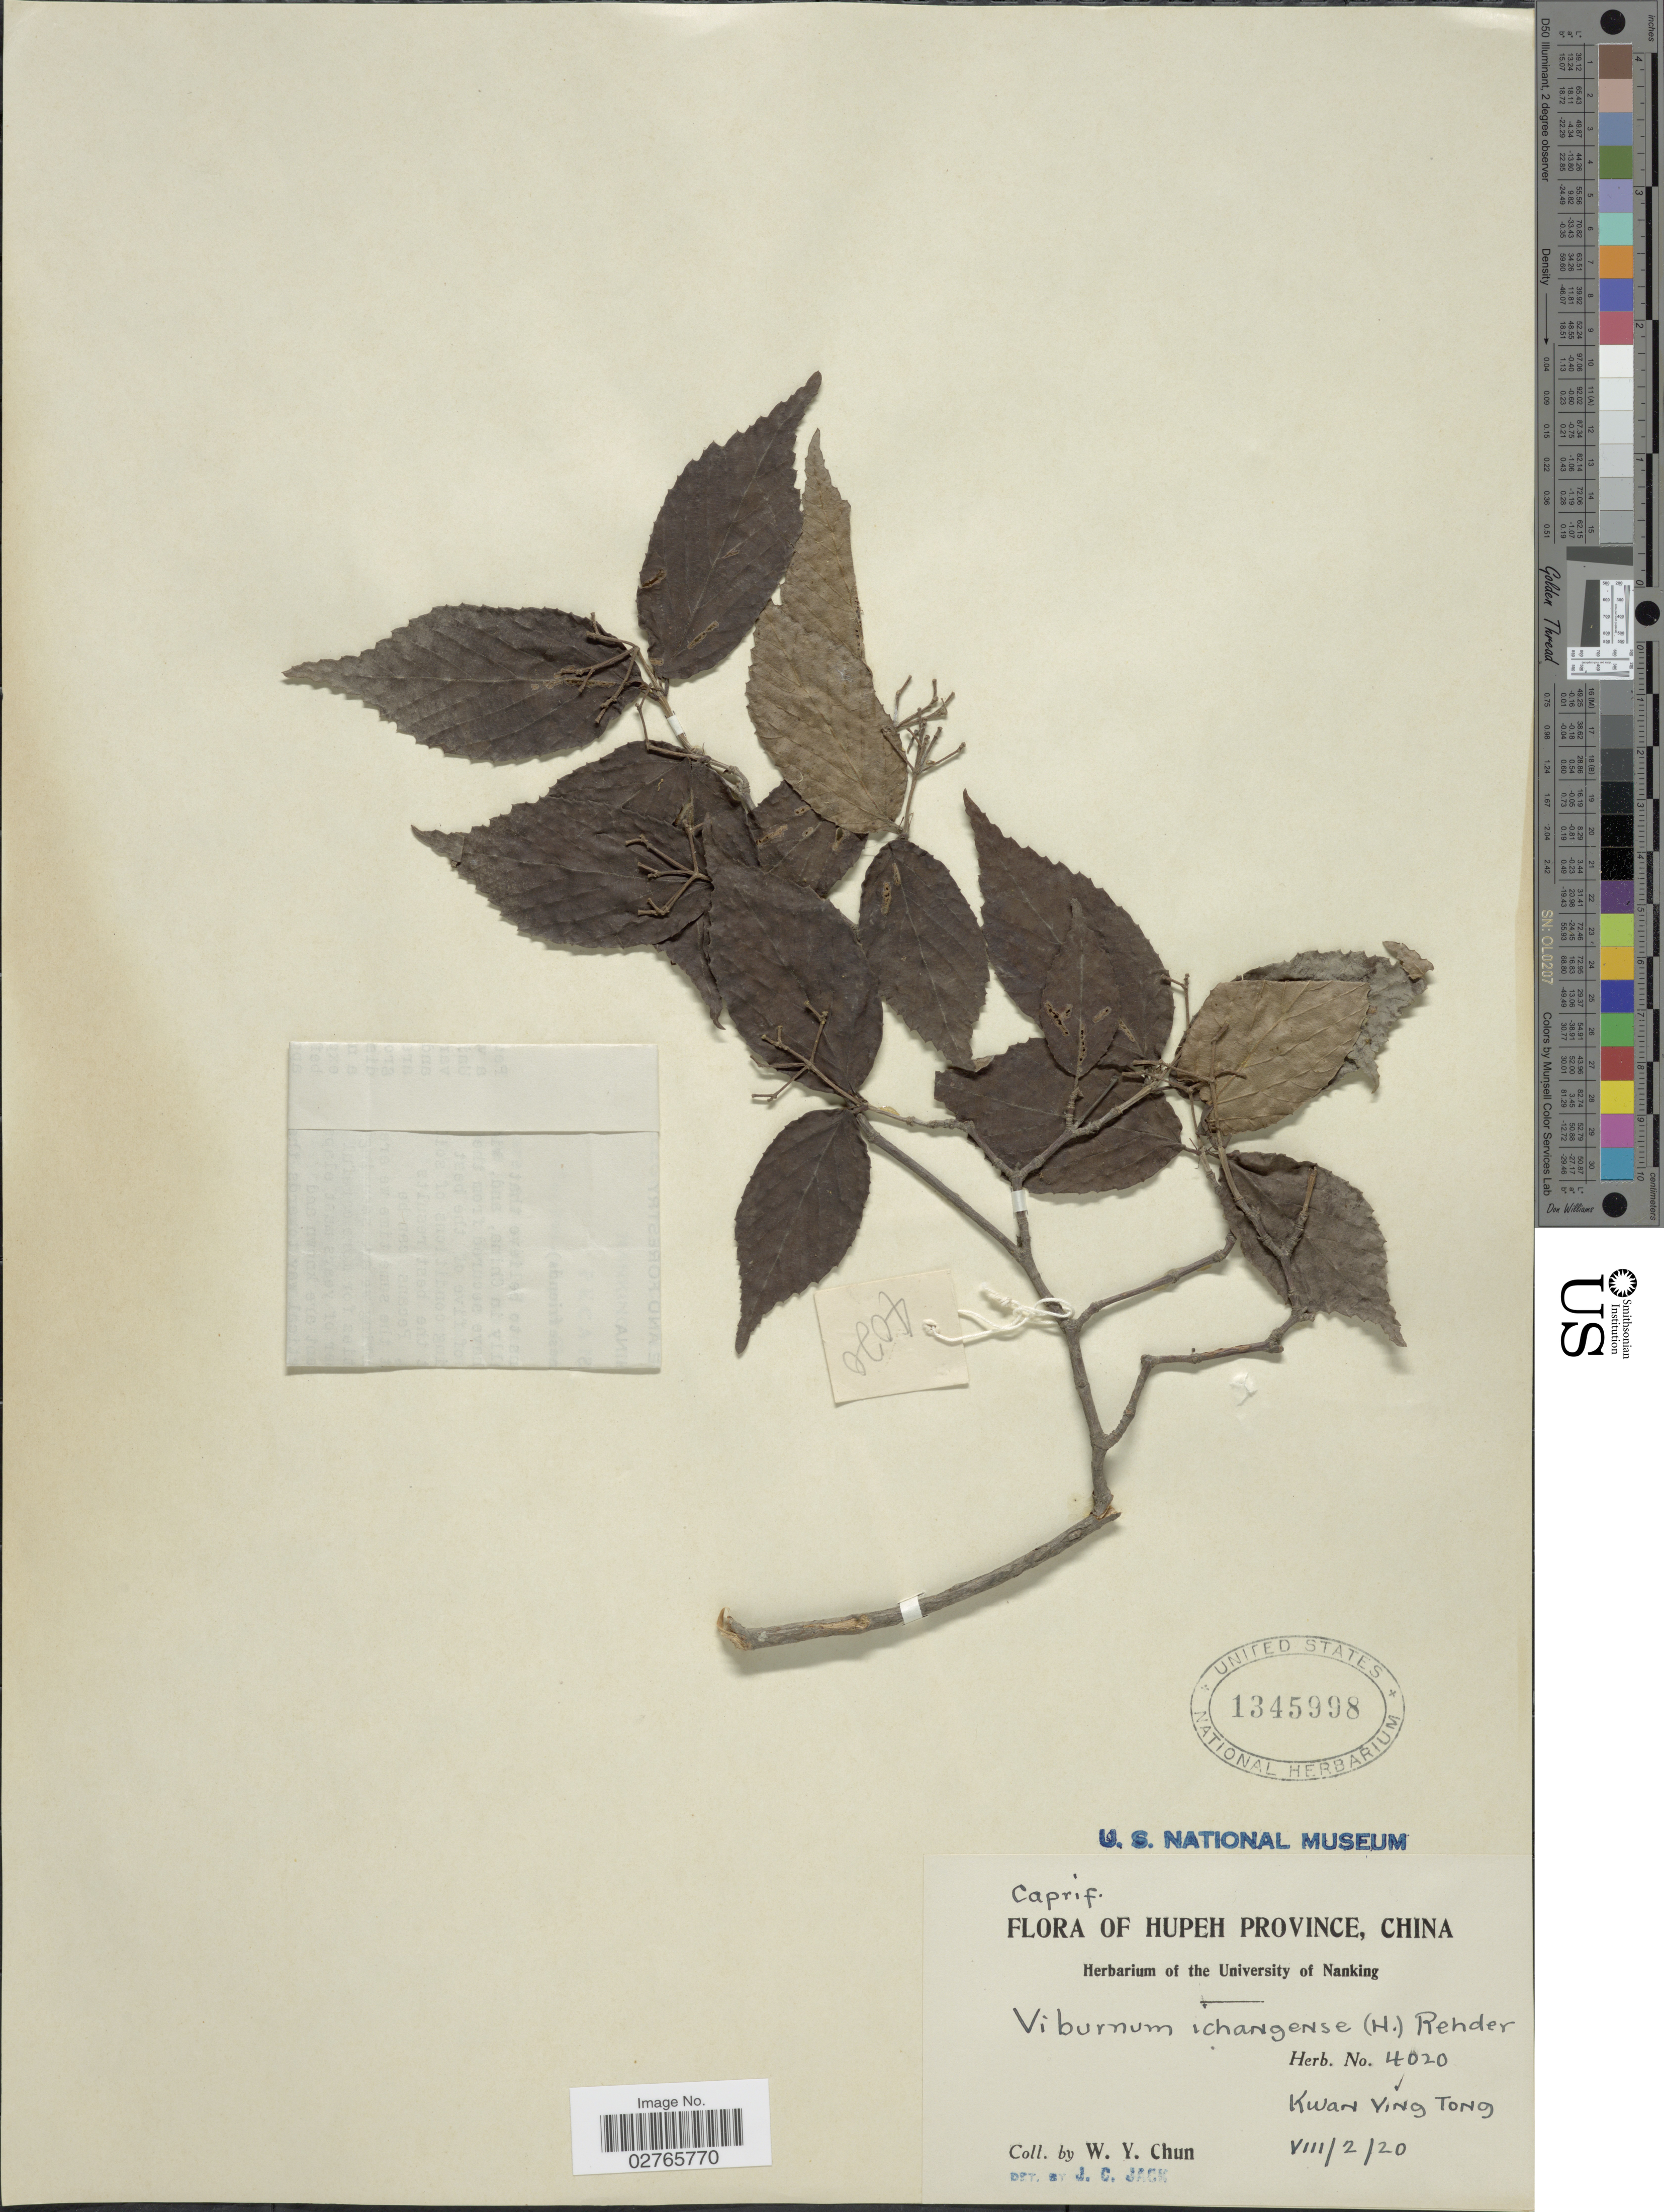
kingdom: Plantae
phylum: Tracheophyta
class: Magnoliopsida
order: Dipsacales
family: Viburnaceae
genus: Viburnum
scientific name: Viburnum erosum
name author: Thunb.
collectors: W. Y. Chun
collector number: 4020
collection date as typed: Transcribed d/m/y: 2/8/20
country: China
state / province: Hubei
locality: Hupeh Province. Kwan Ying Tong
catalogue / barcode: US 1345998